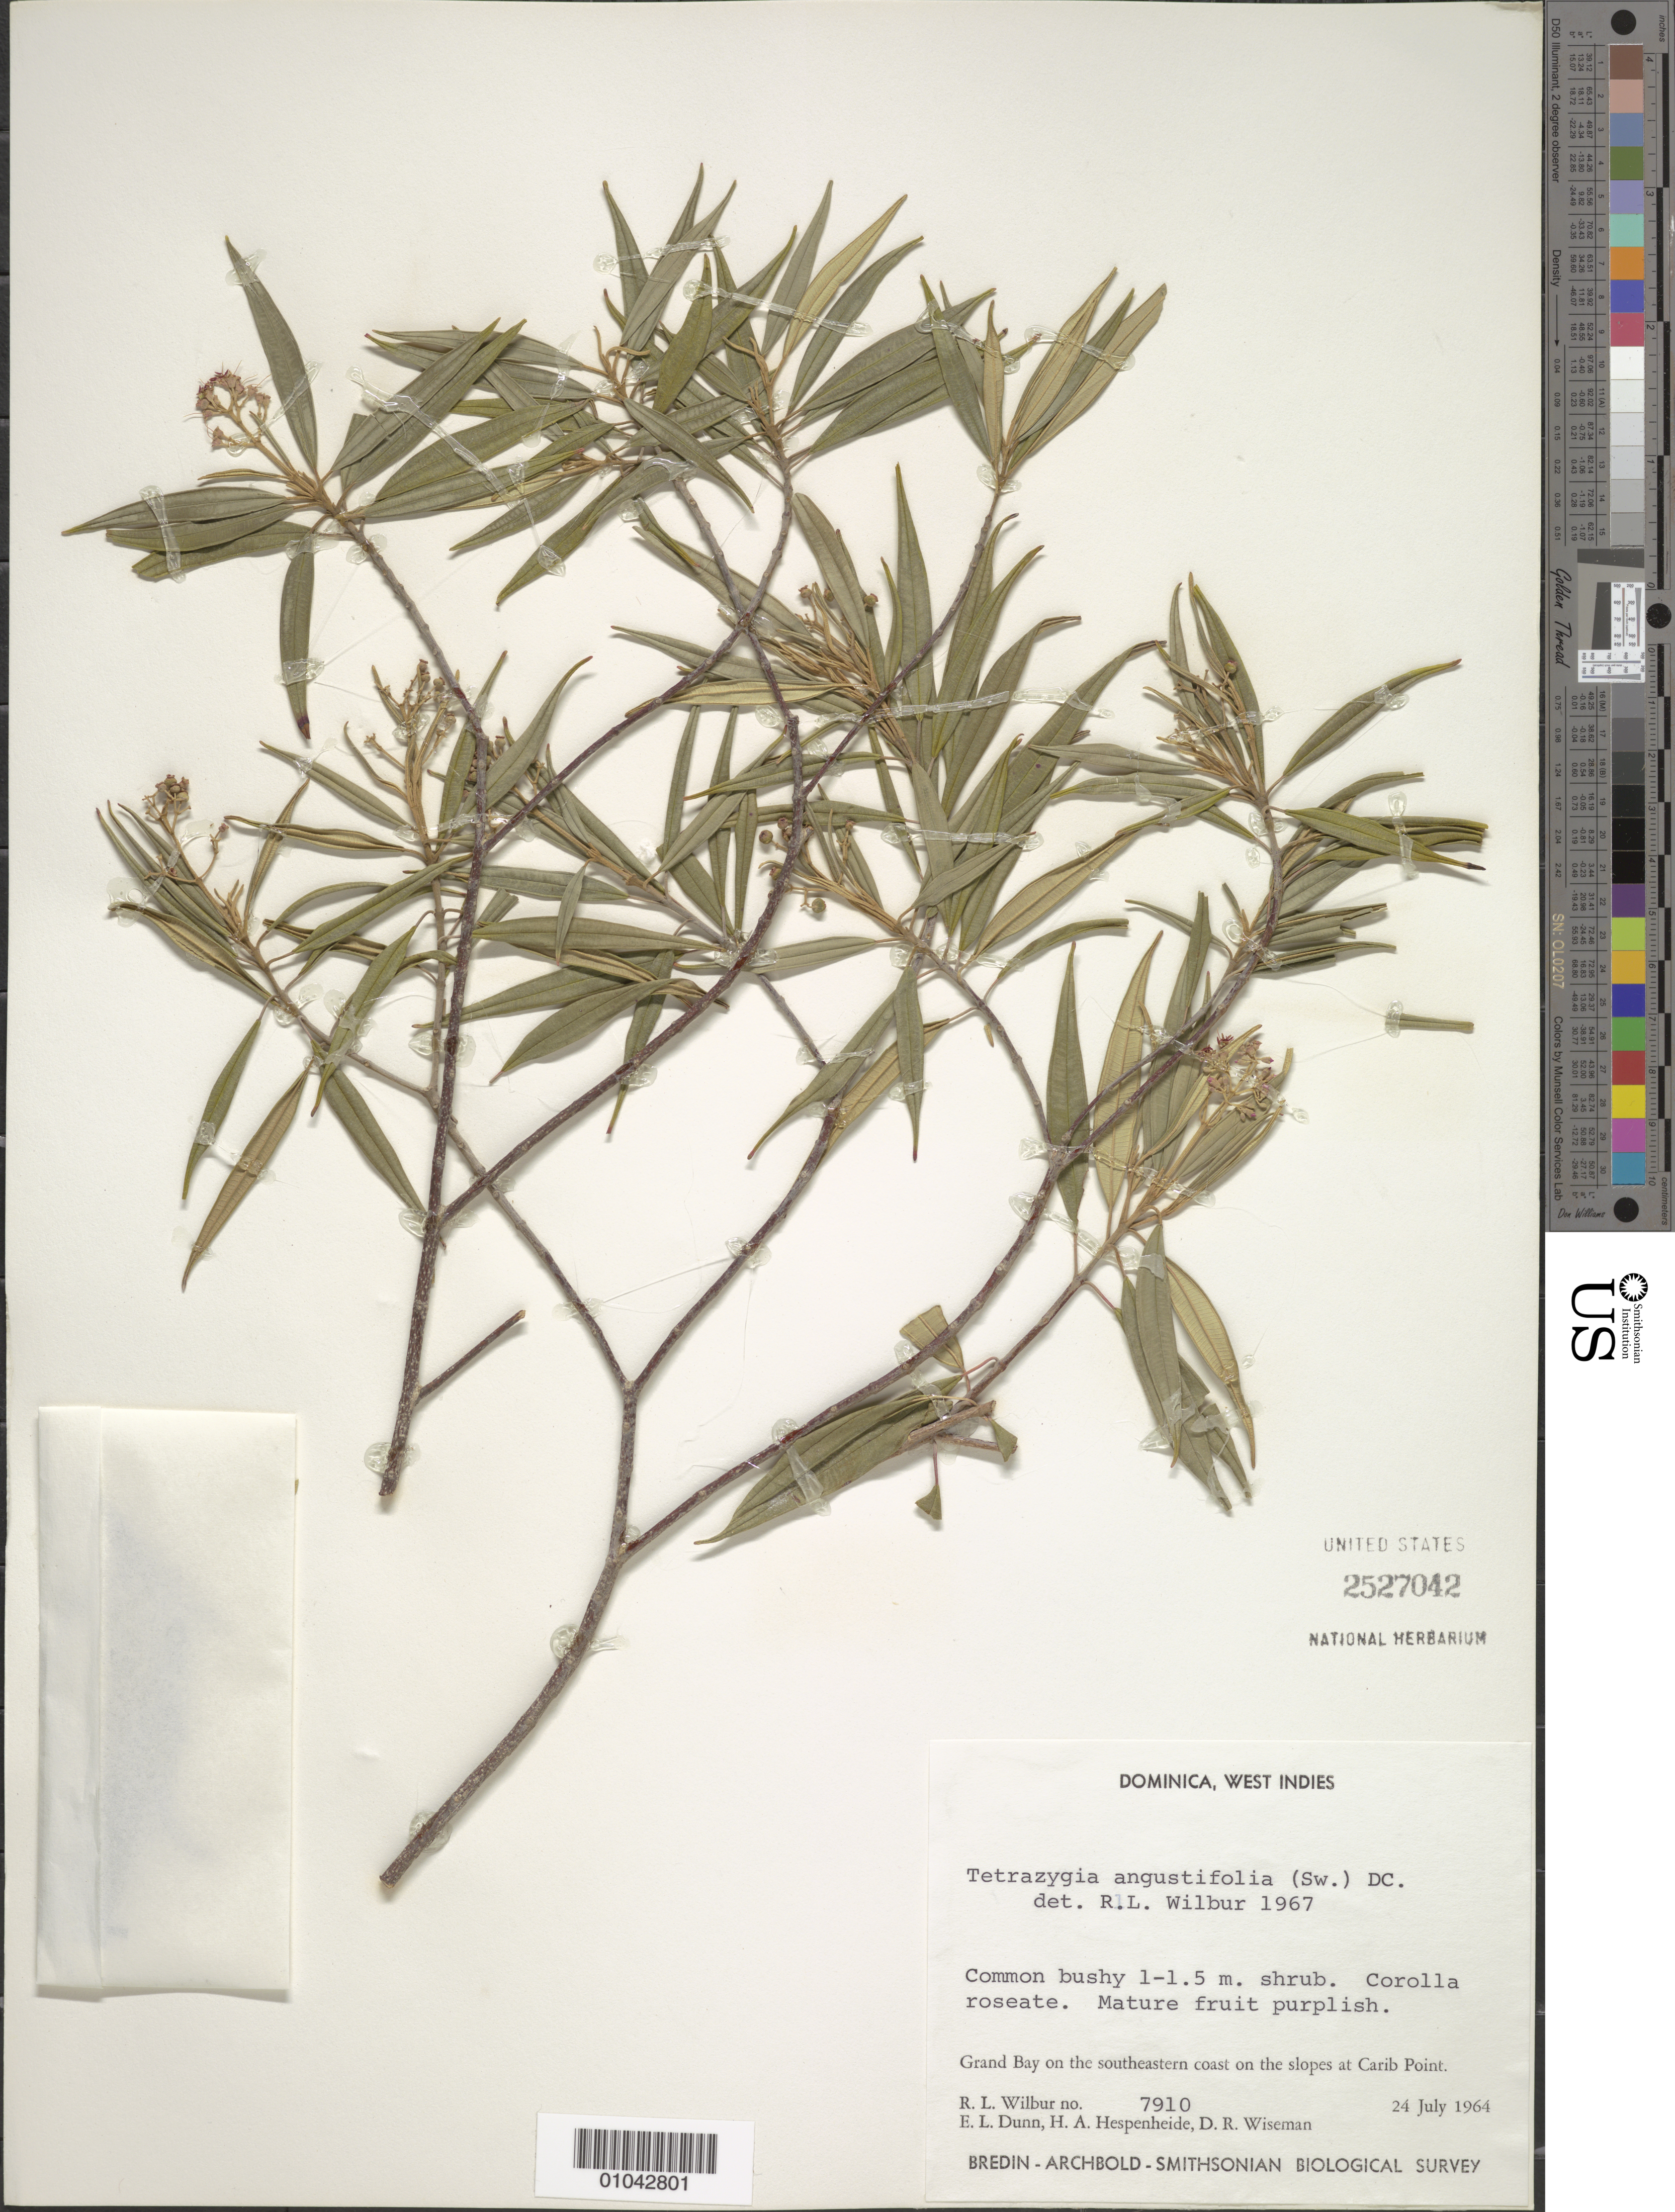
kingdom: Plantae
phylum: Tracheophyta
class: Magnoliopsida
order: Myrtales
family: Melastomataceae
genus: Tetrazygia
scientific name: Tetrazygia angustifolia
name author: (Sw.) DC.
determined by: Wilbur, R. L.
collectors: R. L. Wilbur, E. Dunn, H. A. Hespenheide & D. R. Wiseman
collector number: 7910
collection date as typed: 24 Jul 1964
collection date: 1964-07-24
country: Dominica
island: Dominica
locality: Grand Bay on the southeastern coast of the slopes at Carib Point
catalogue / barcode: US 2527042